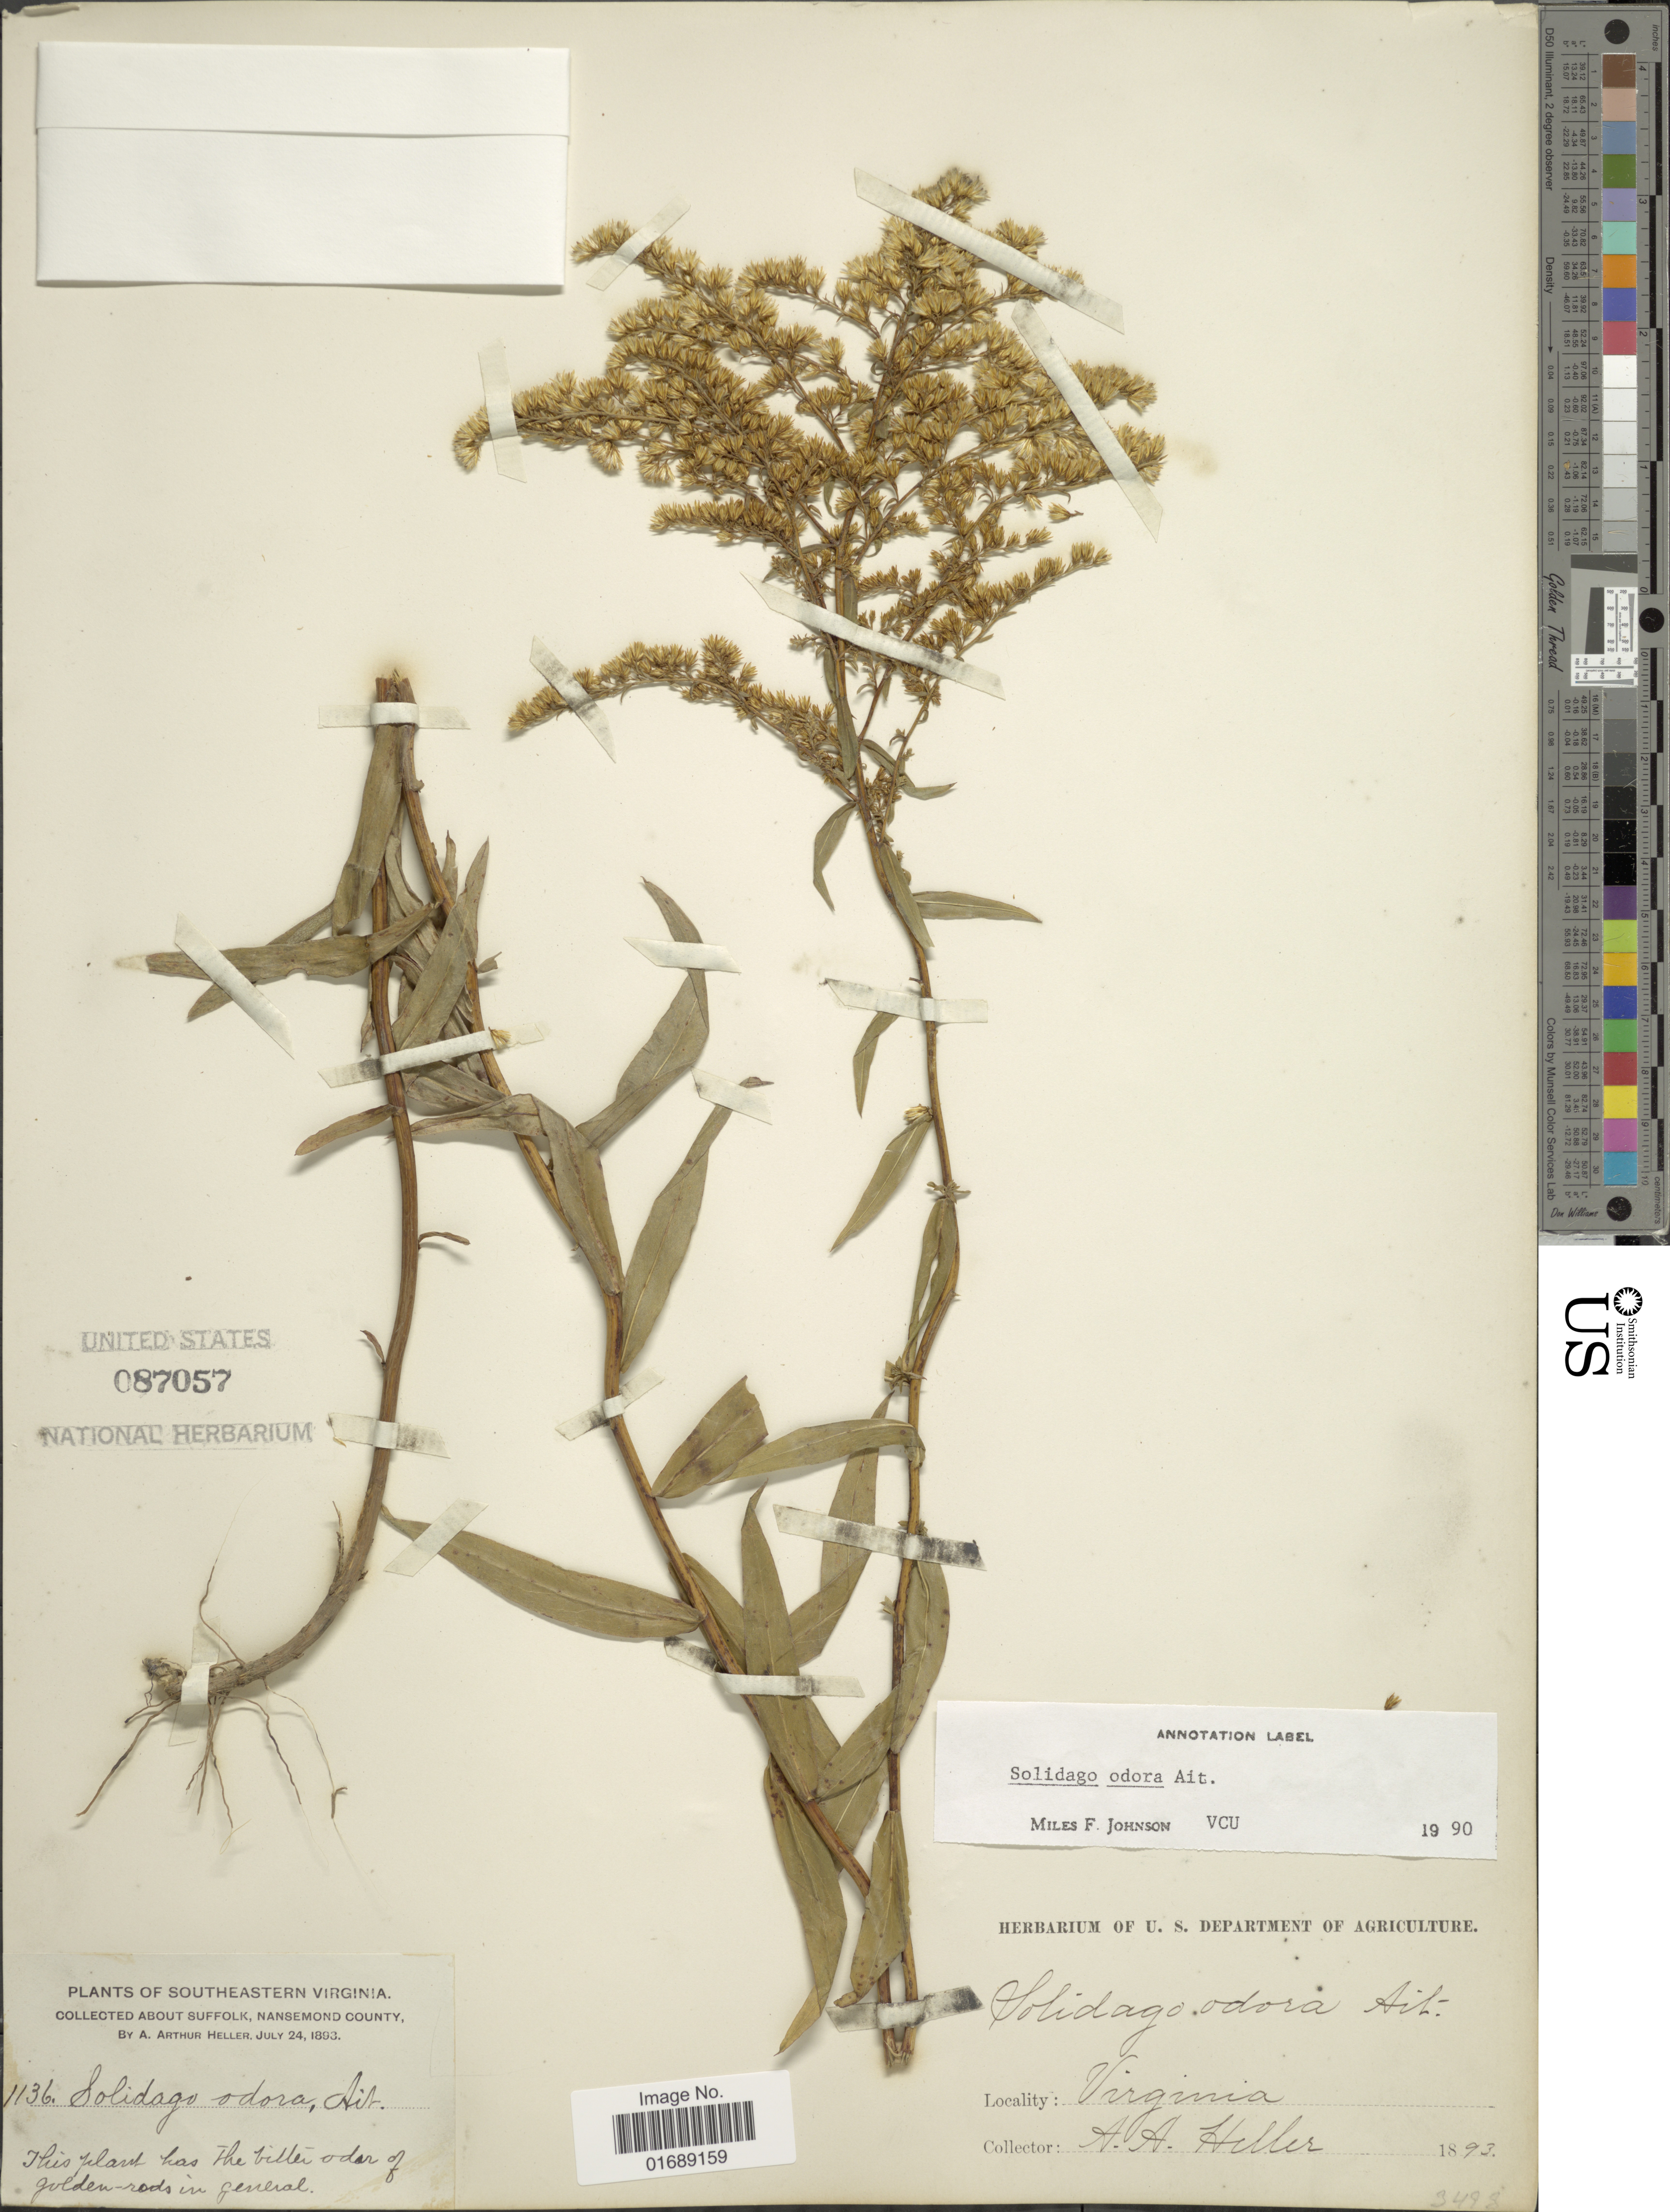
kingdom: Plantae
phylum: Tracheophyta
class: Magnoliopsida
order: Asterales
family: Asteraceae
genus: Solidago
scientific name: Solidago odora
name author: Aiton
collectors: A. A. Heller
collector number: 1136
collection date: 1893-07-24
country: United States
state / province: Virginia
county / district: City of Suffolk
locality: Southeastern Virginia, About Suffolk, Nansemond County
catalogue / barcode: US 87057